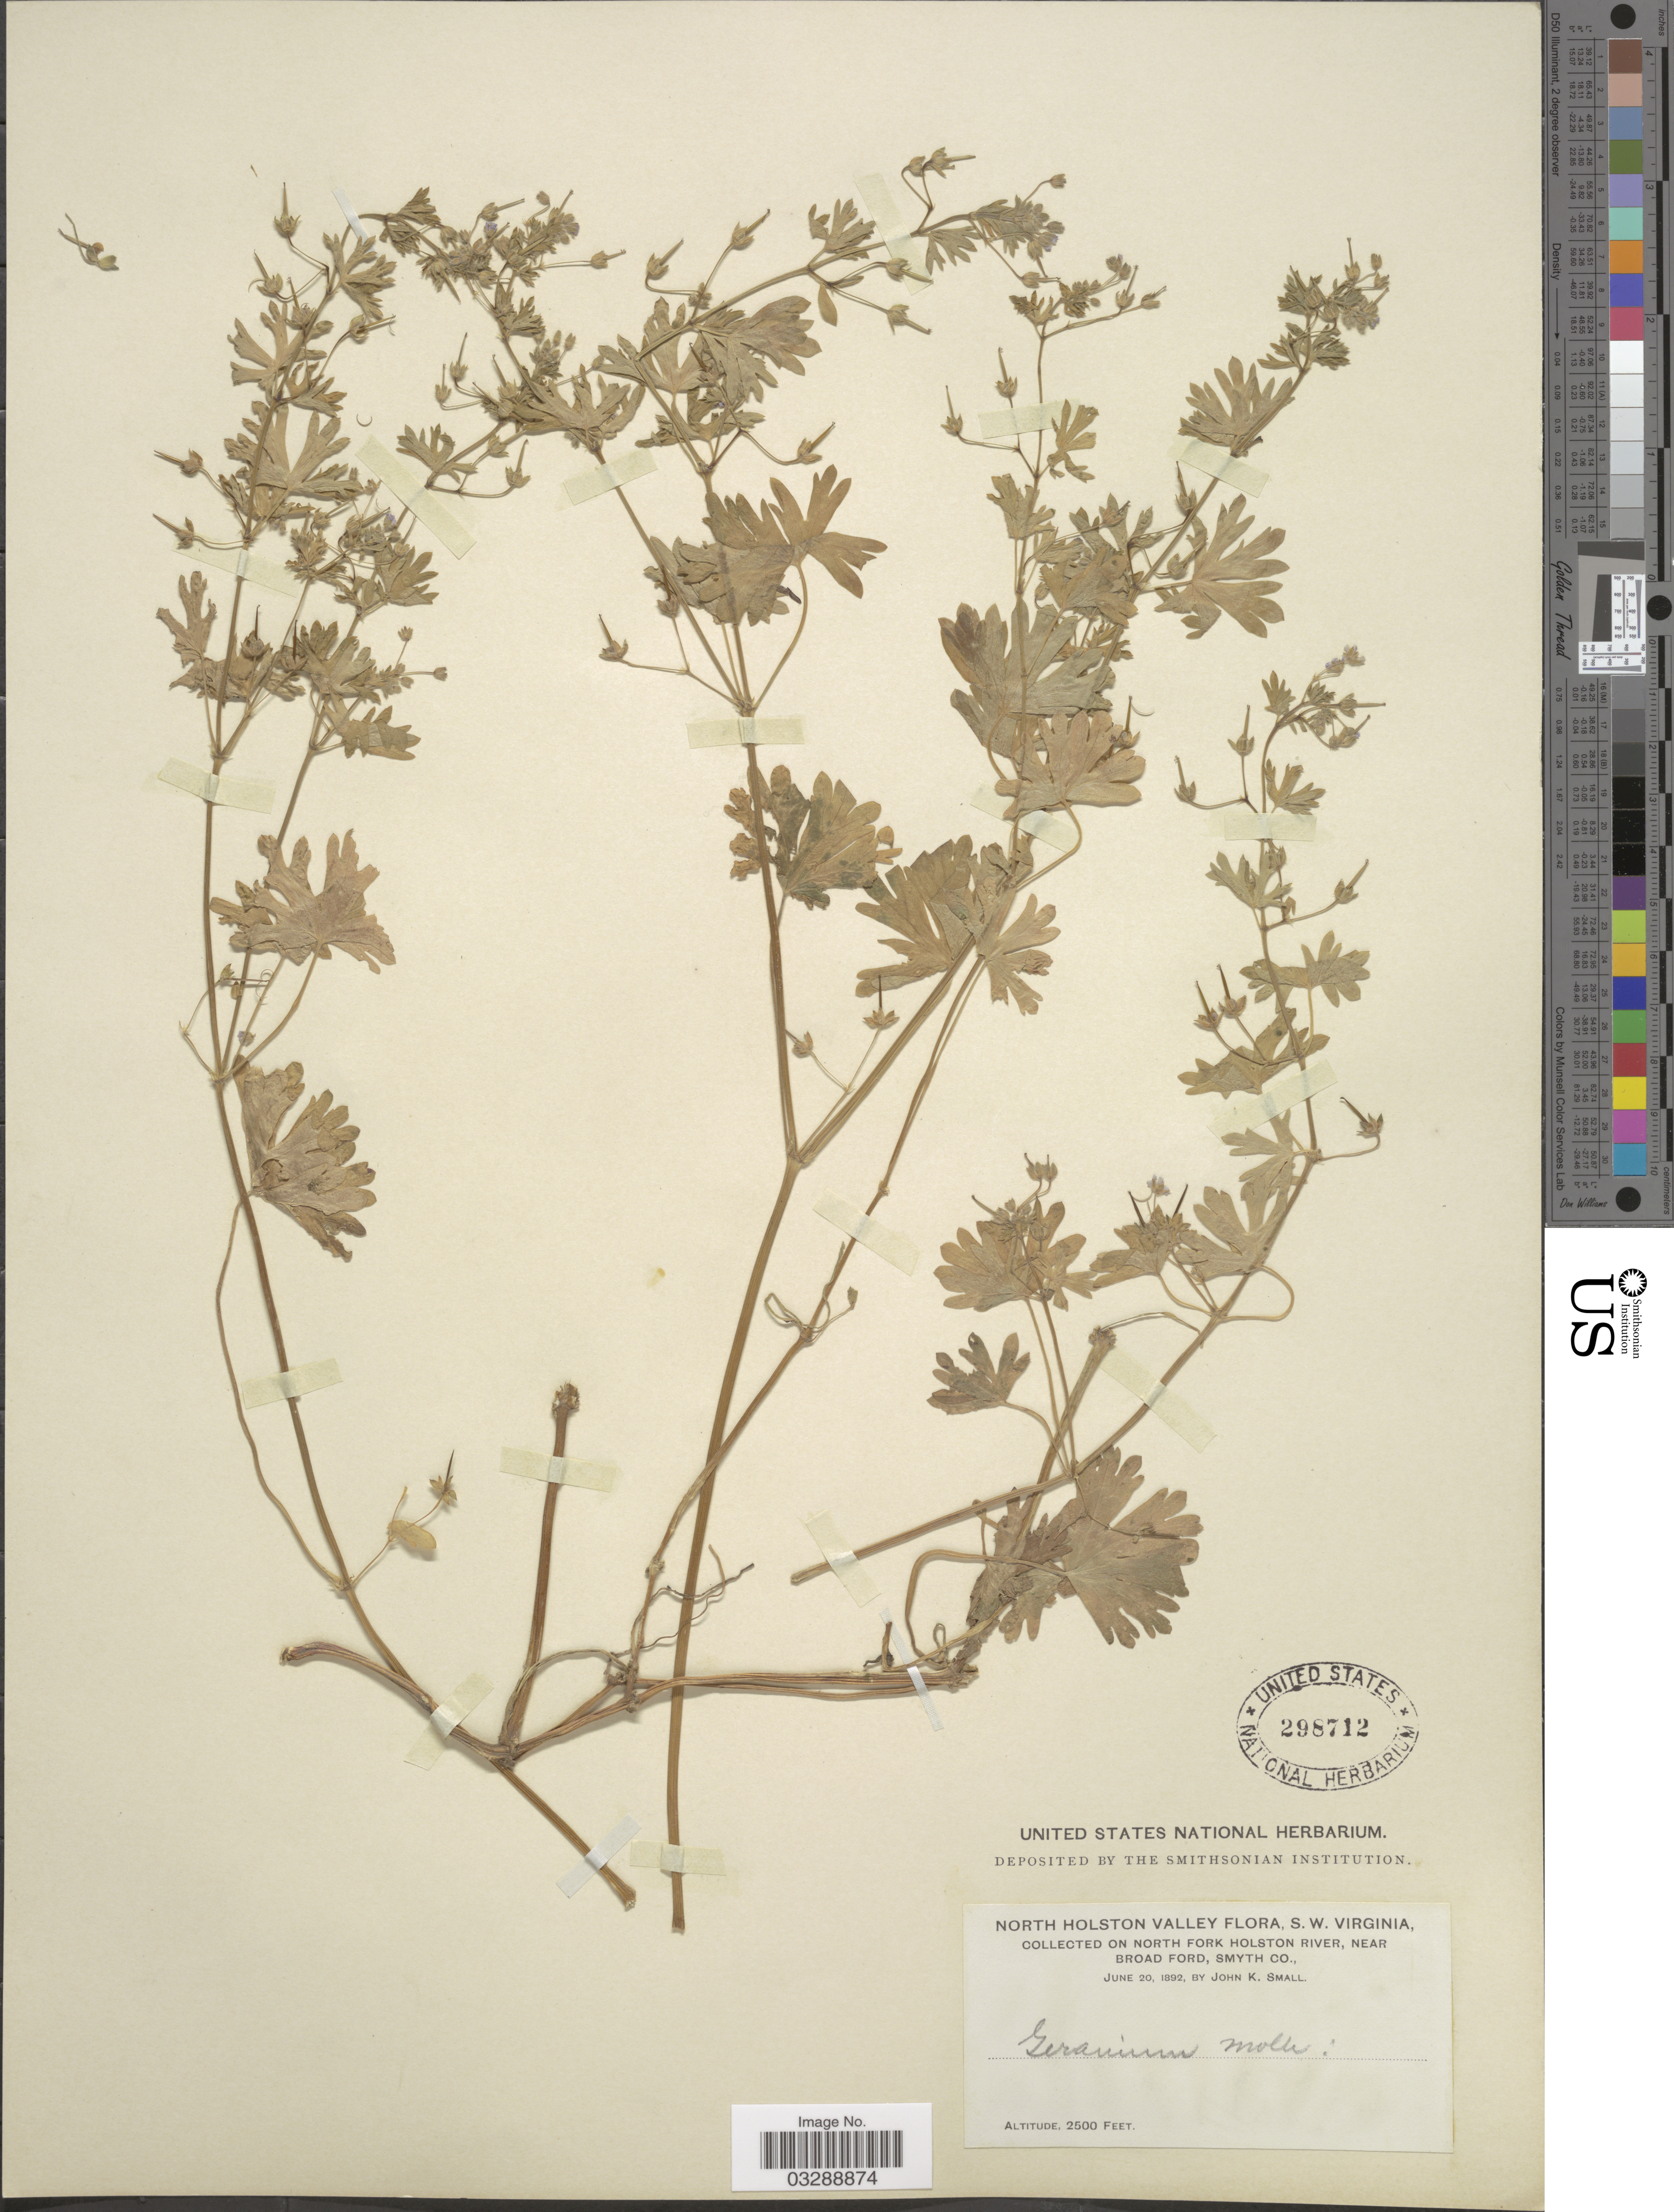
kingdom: Plantae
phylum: Tracheophyta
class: Magnoliopsida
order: Geraniales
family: Geraniaceae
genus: Geranium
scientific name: Geranium molle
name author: L.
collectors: J. K. Small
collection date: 1892-06-20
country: United States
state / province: Virginia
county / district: Smyth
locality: North Holston Valley, S. W. Virginia. On North Fork Holston River, near Broad Ford, Smyth Co.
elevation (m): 762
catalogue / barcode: US 298712